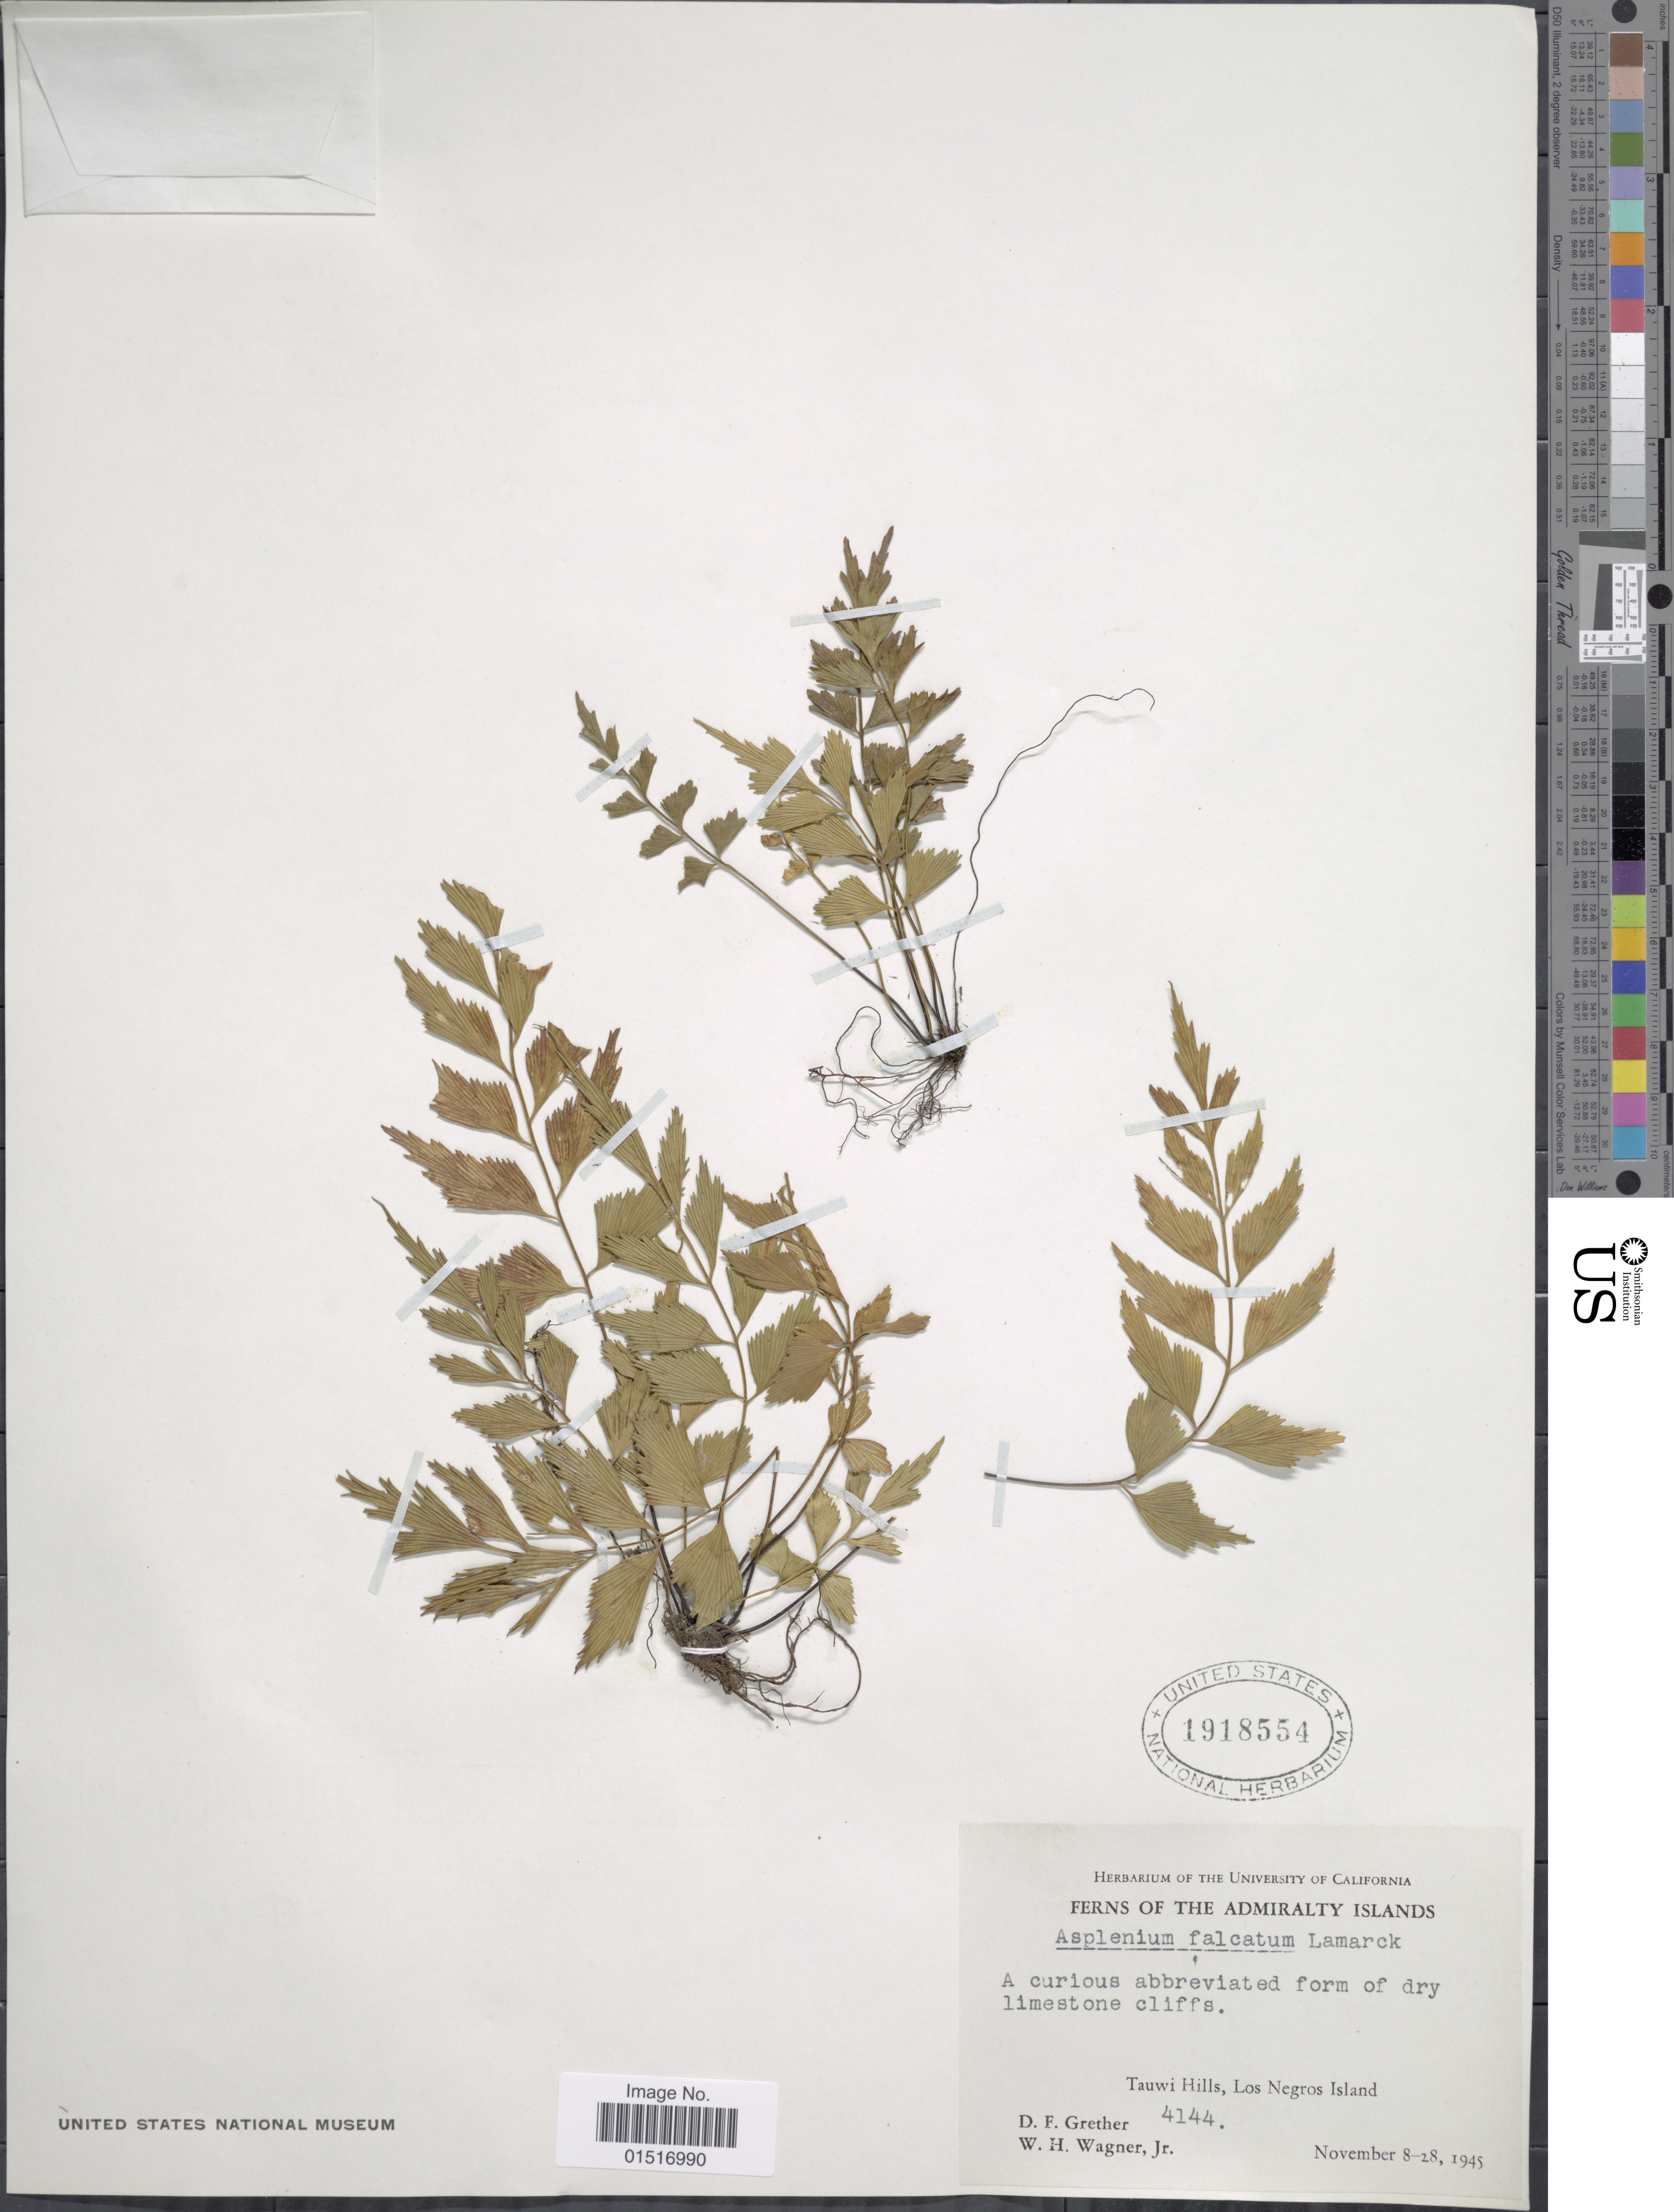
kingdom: Plantae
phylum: Tracheophyta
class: Polypodiopsida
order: Polypodiales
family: Aspleniaceae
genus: Asplenium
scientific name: Asplenium polyodon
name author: G. Forst.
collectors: D. F. Grether & W. H. Wagner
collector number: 4144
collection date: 1945-11-08/1945-11-28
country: Papua New Guinea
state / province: Manus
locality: The Admiralty Islands. Tauwi Hills, Los Negros Island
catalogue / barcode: US 1918554